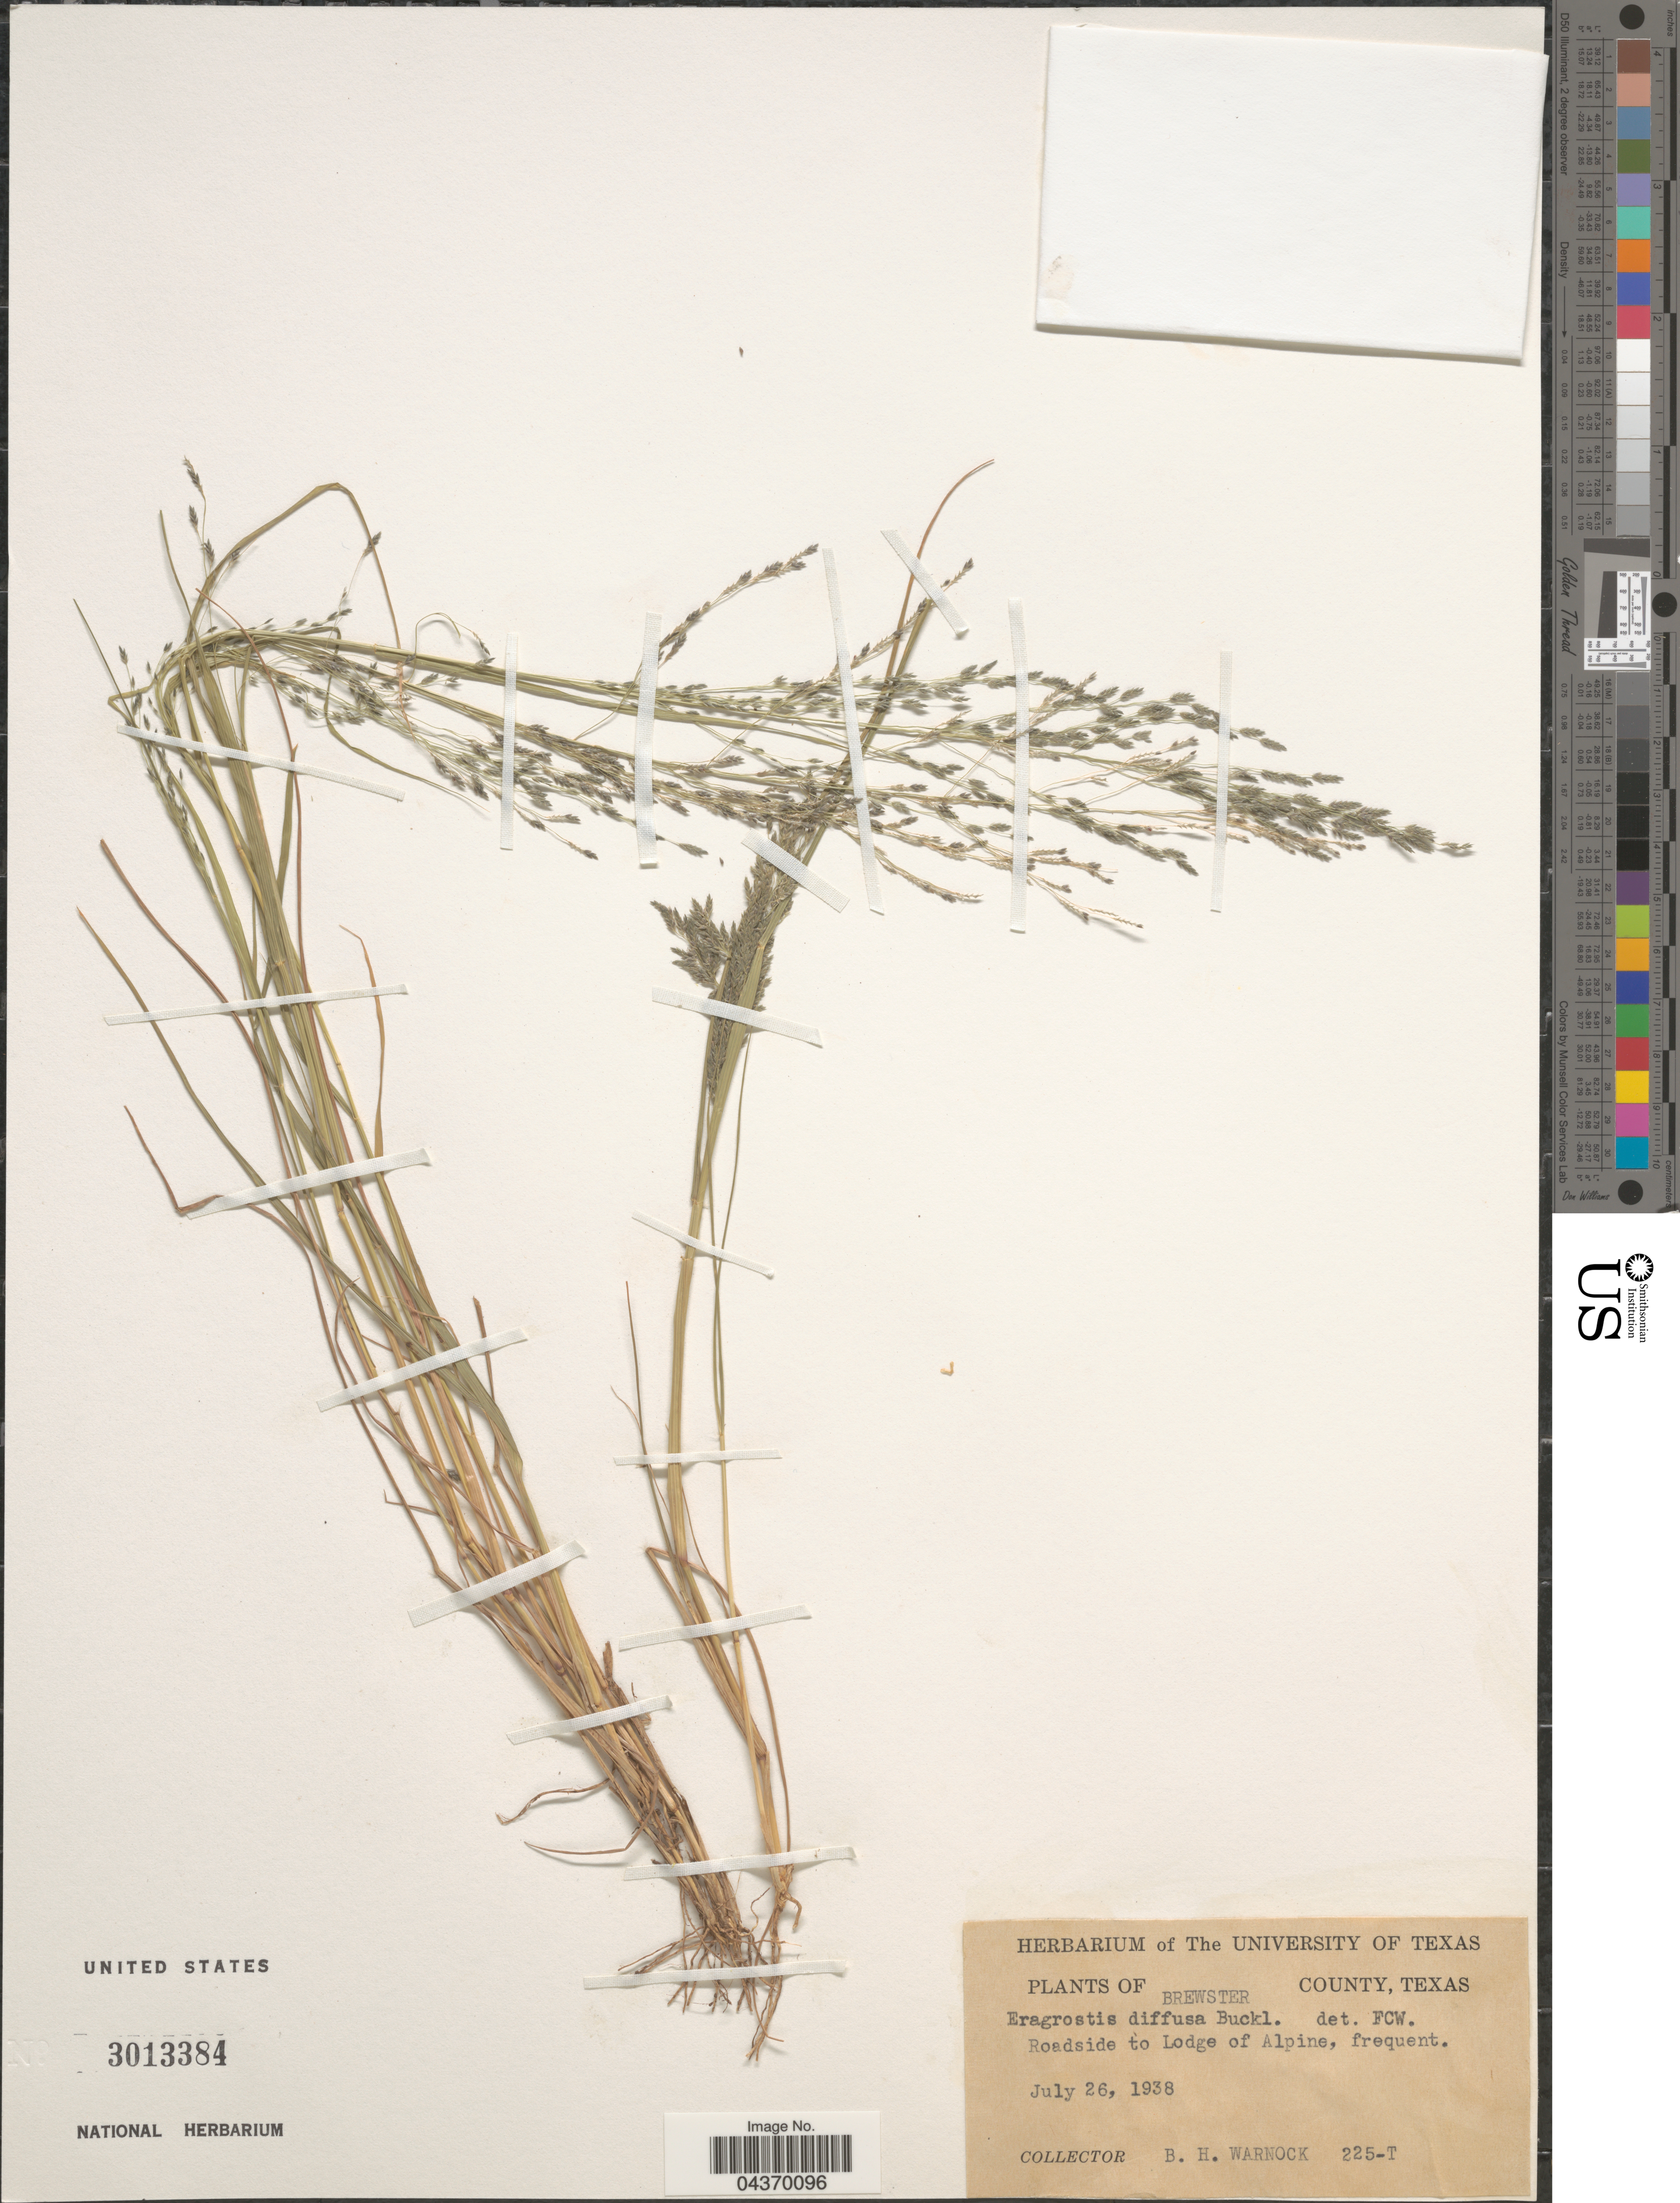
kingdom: Plantae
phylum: Tracheophyta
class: Liliopsida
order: Poales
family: Poaceae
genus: Eragrostis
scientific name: Eragrostis pectinacea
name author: (Michx.) Nees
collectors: B. H. Warnock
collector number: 225-T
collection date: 1938-07-26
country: United States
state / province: Texas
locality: Brewster County. Roadside to Lodge of Alpine.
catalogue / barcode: US 3013384